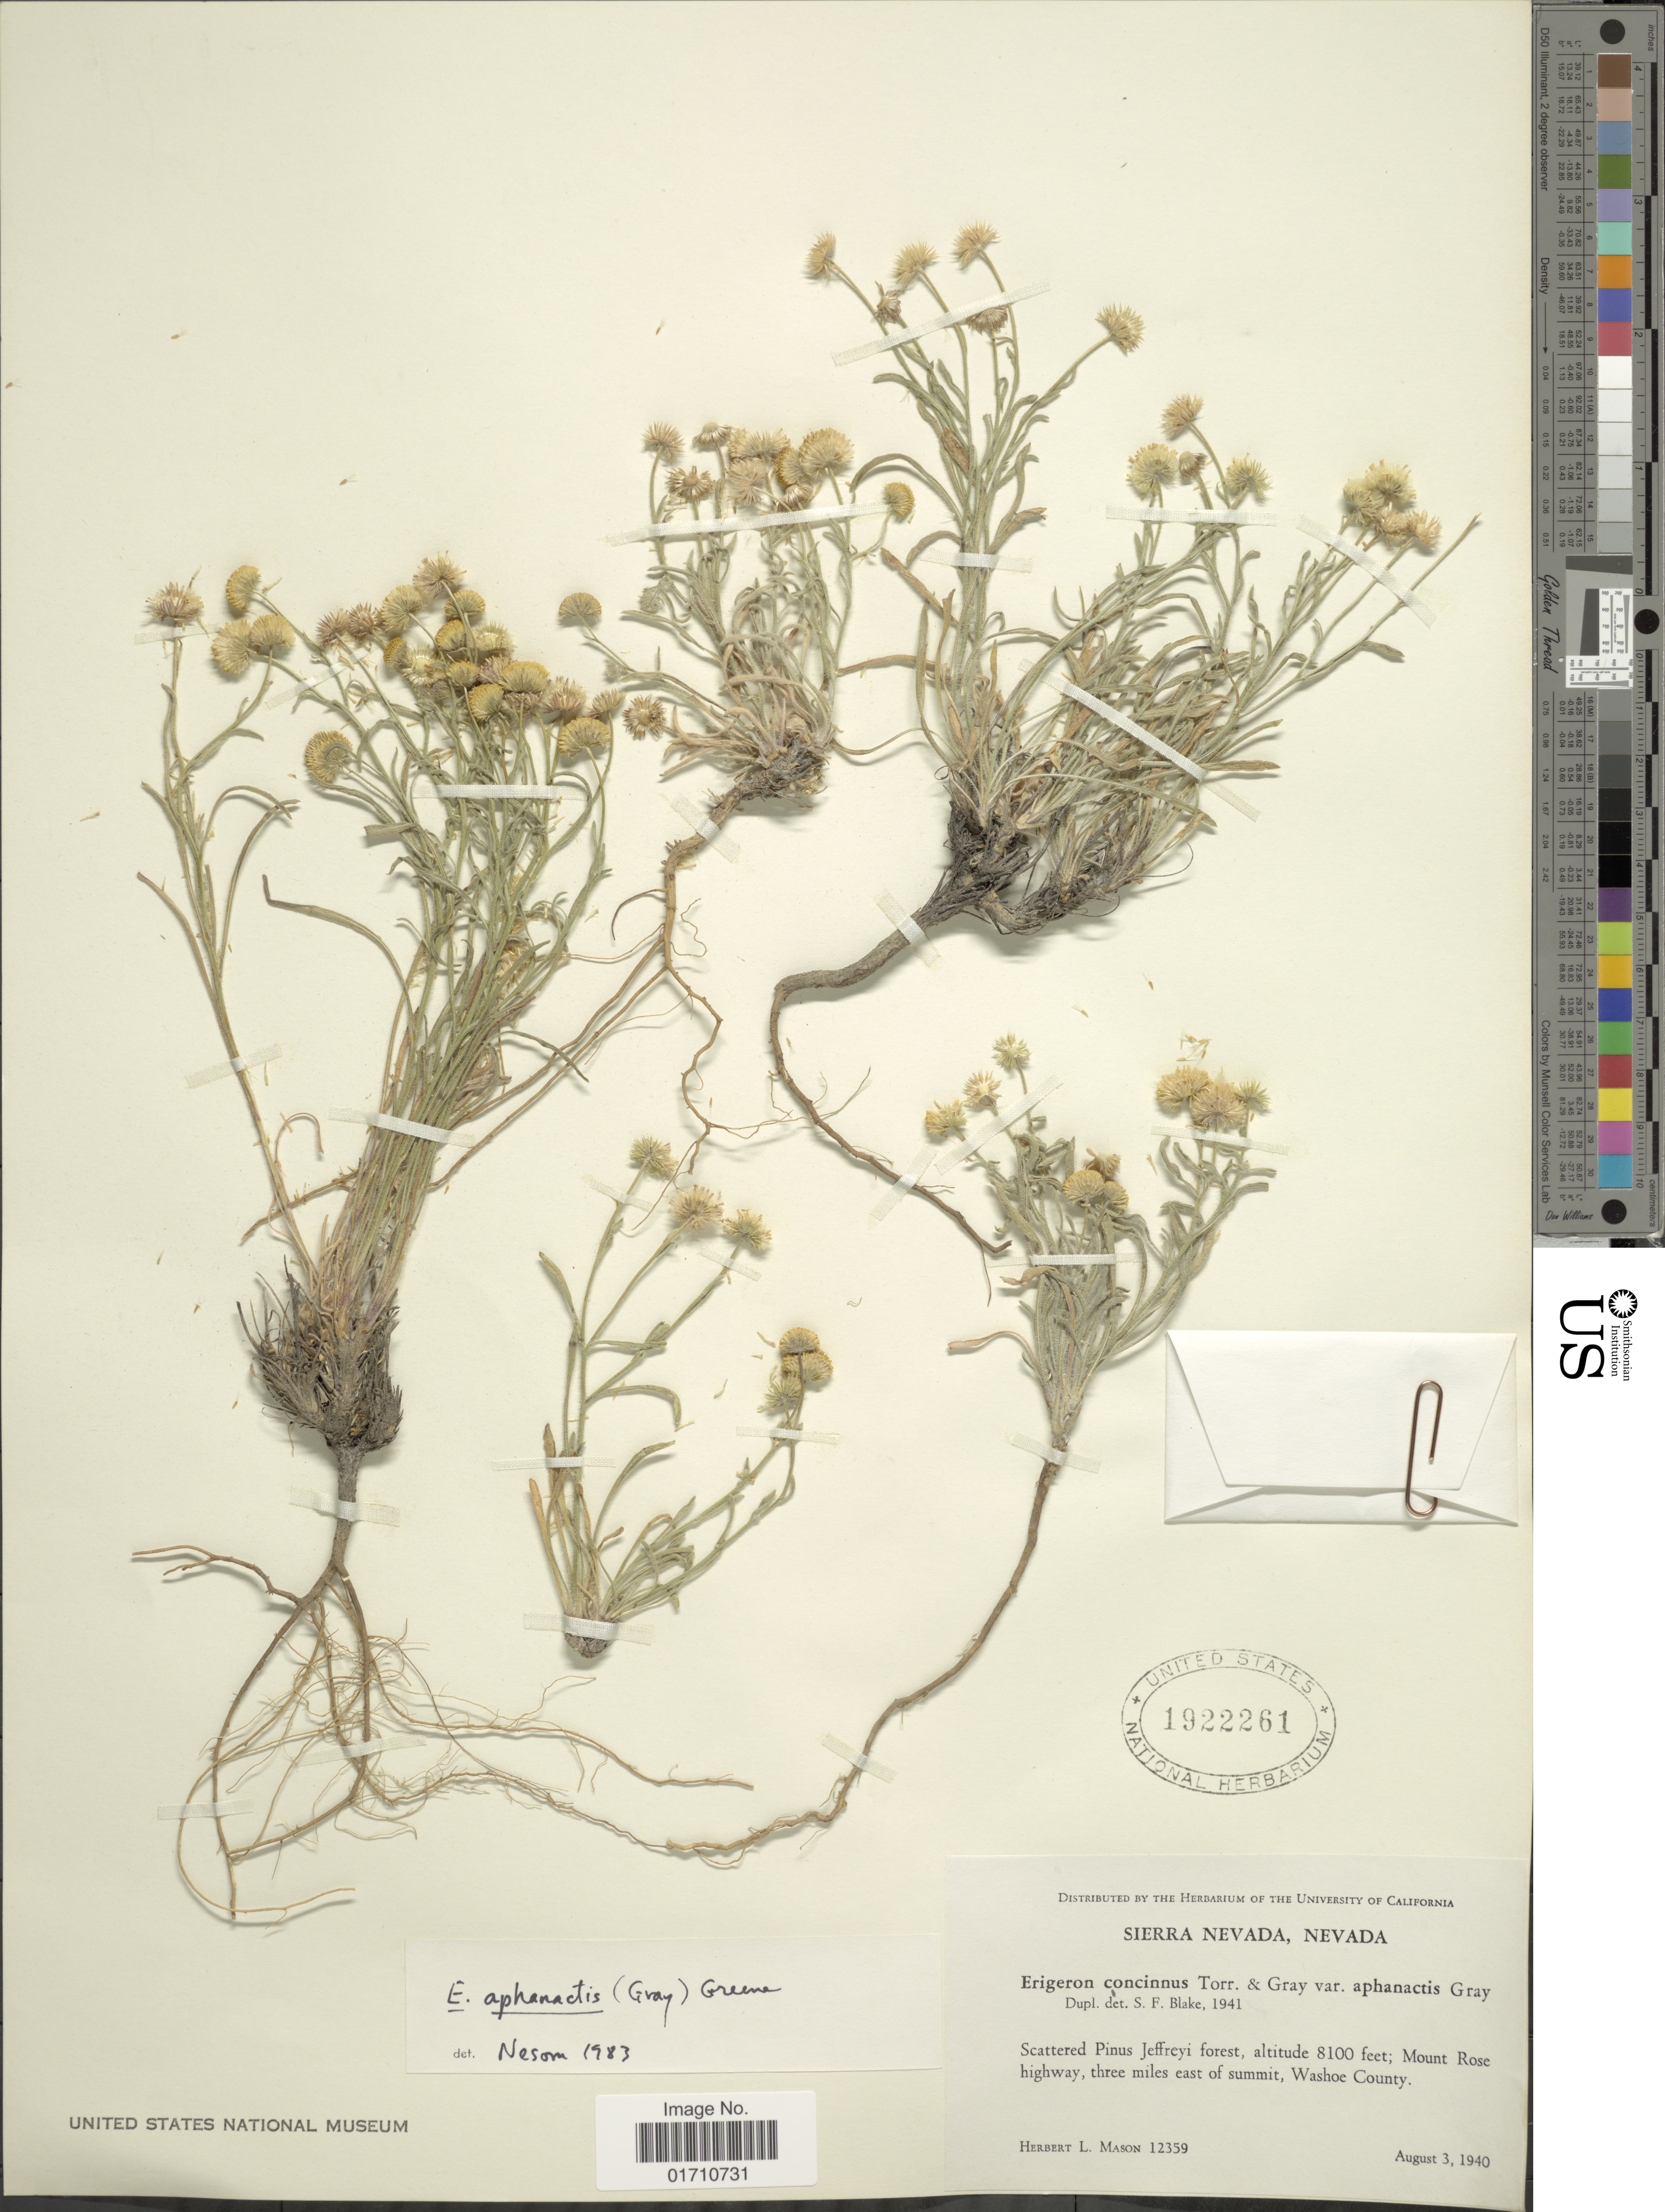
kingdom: Plantae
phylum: Tracheophyta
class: Magnoliopsida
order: Asterales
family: Asteraceae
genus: Erigeron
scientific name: Erigeron aphanactis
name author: (A. Gray) Greene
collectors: H. L. Mason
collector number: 12359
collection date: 1940-08-03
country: United States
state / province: Nevada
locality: Sierra Nevada, Scattered Pinus Jeffreyi forest; Mount Rose highway, three miles east of summit, Washoe County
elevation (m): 2469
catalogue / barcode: US 1922261